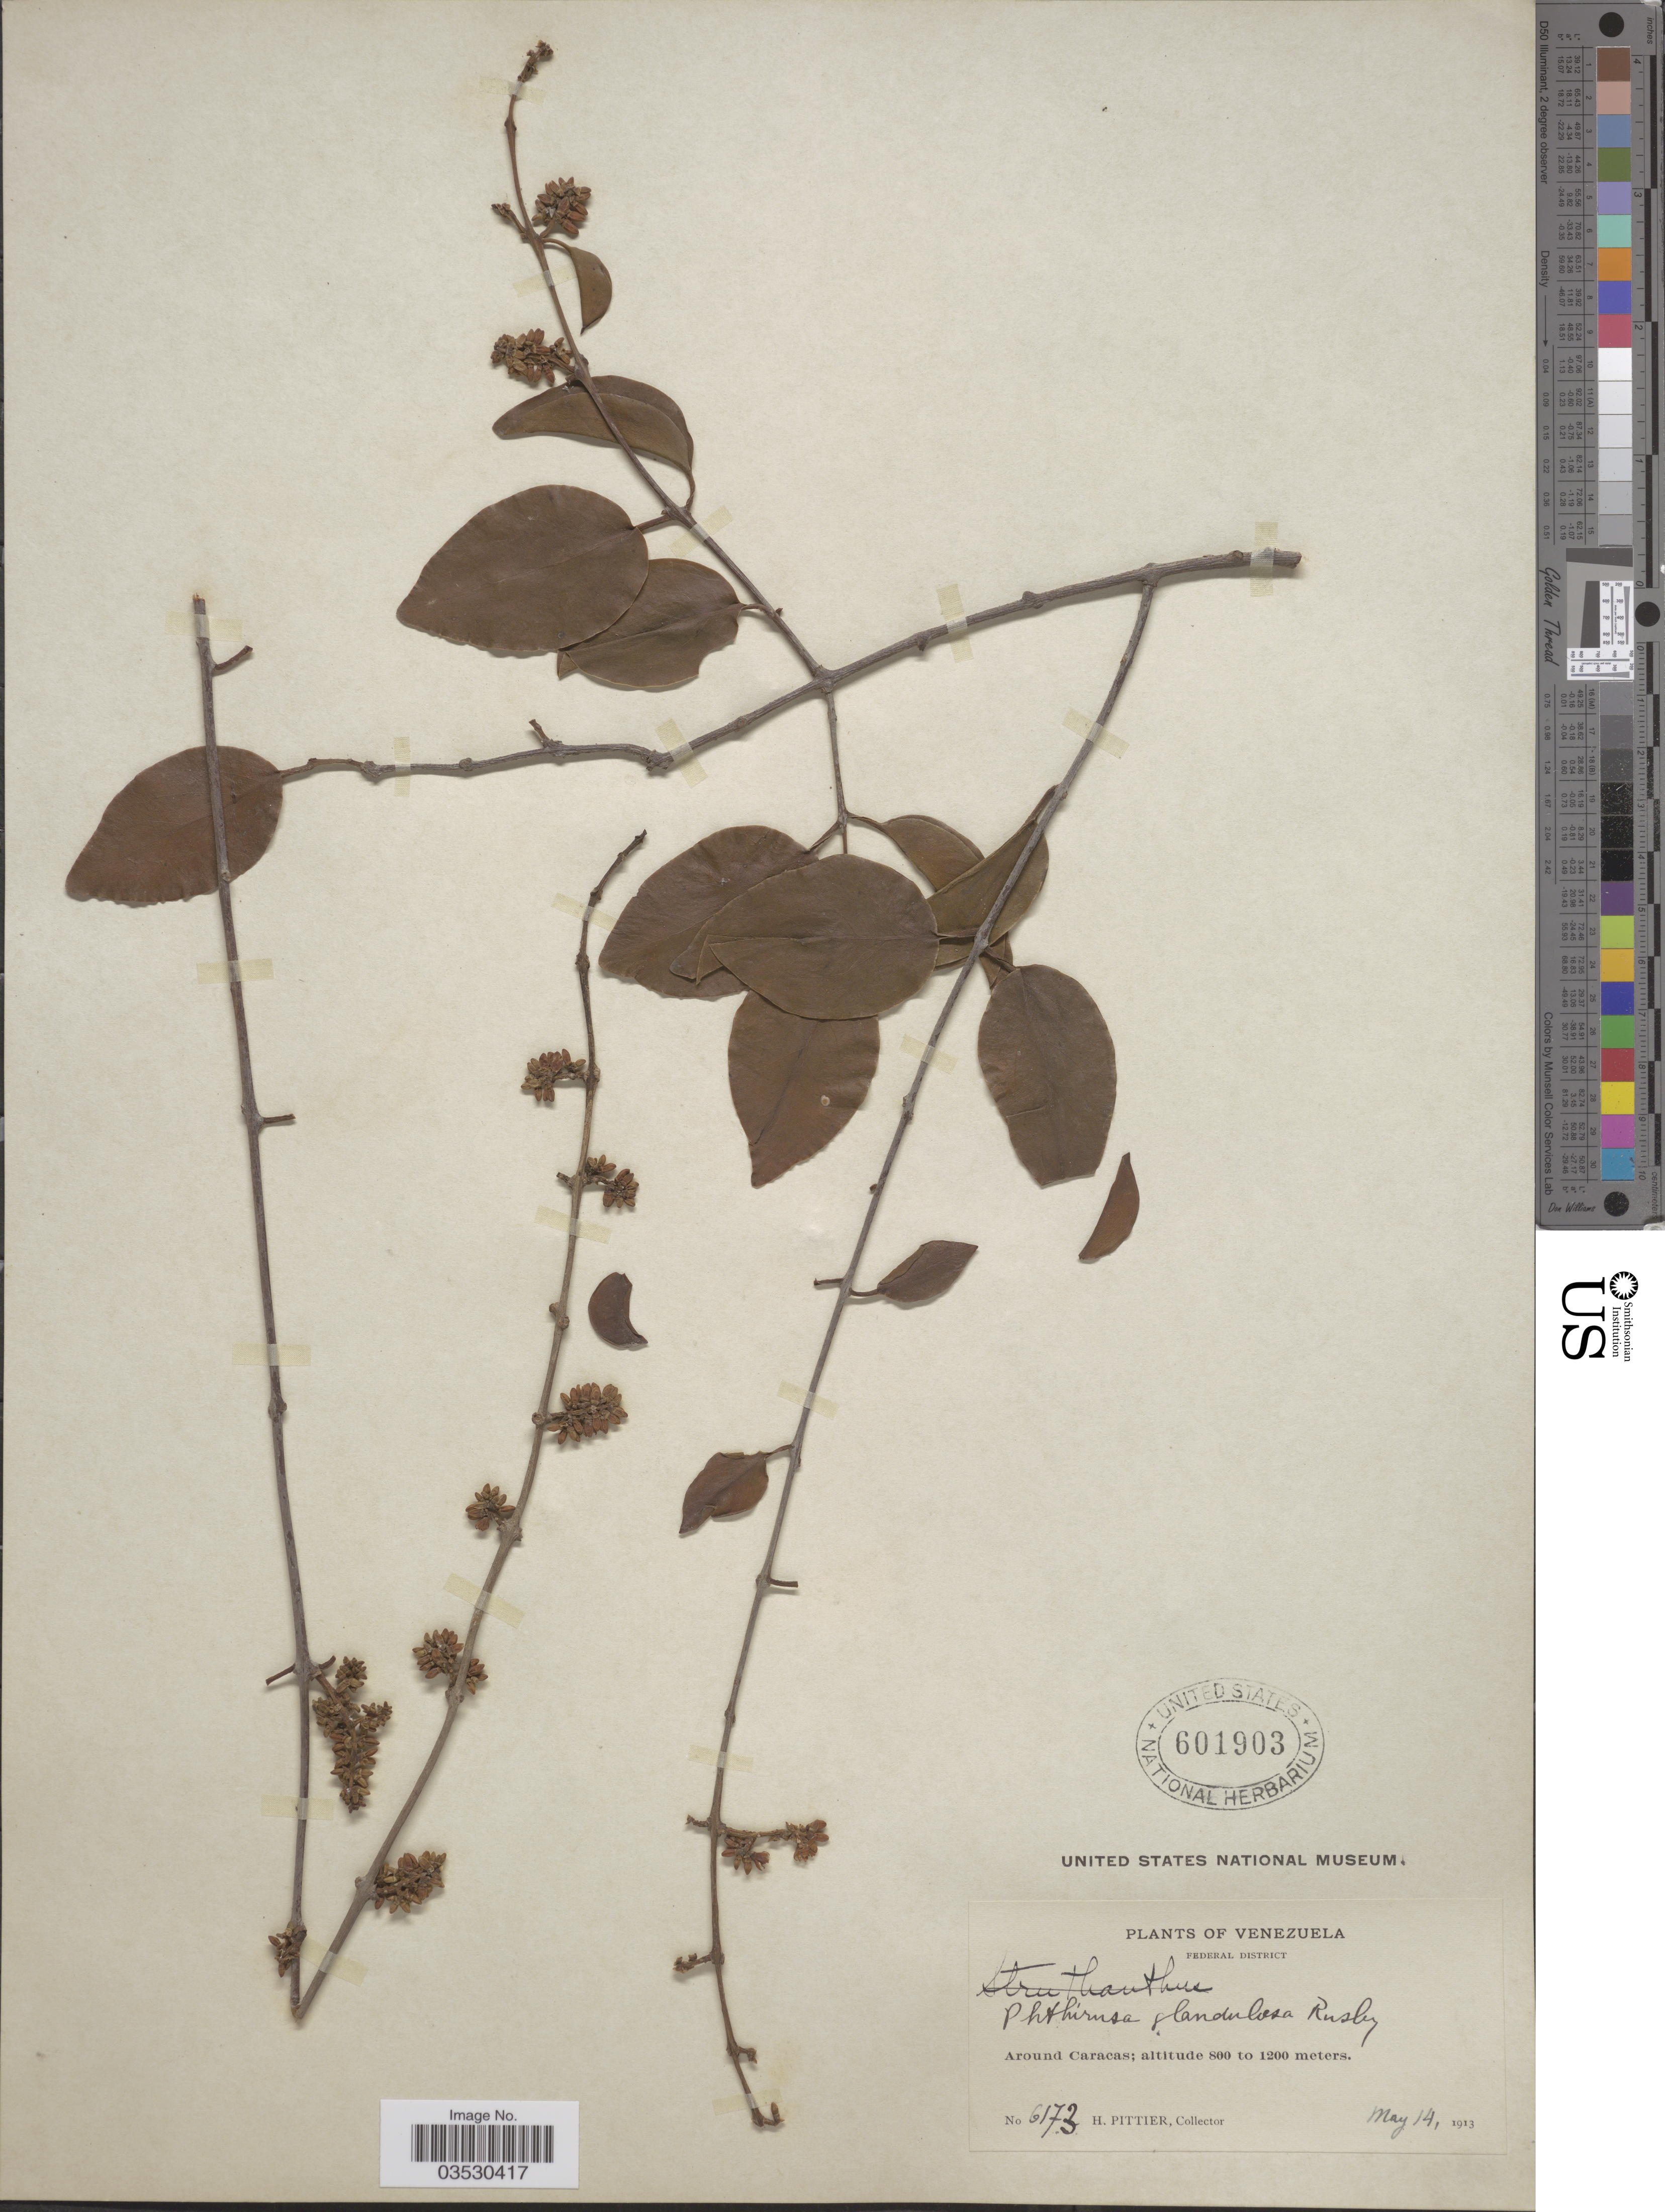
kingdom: Plantae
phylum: Tracheophyta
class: Magnoliopsida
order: Santalales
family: Loranthaceae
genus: Struthanthus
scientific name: Struthanthus orinocensis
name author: (Spreng.) G. Don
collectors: H. F. Pittier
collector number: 6173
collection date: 1913-05-14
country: Venezuela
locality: Federal District. Around Caracas.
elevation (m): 800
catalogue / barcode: US 601903